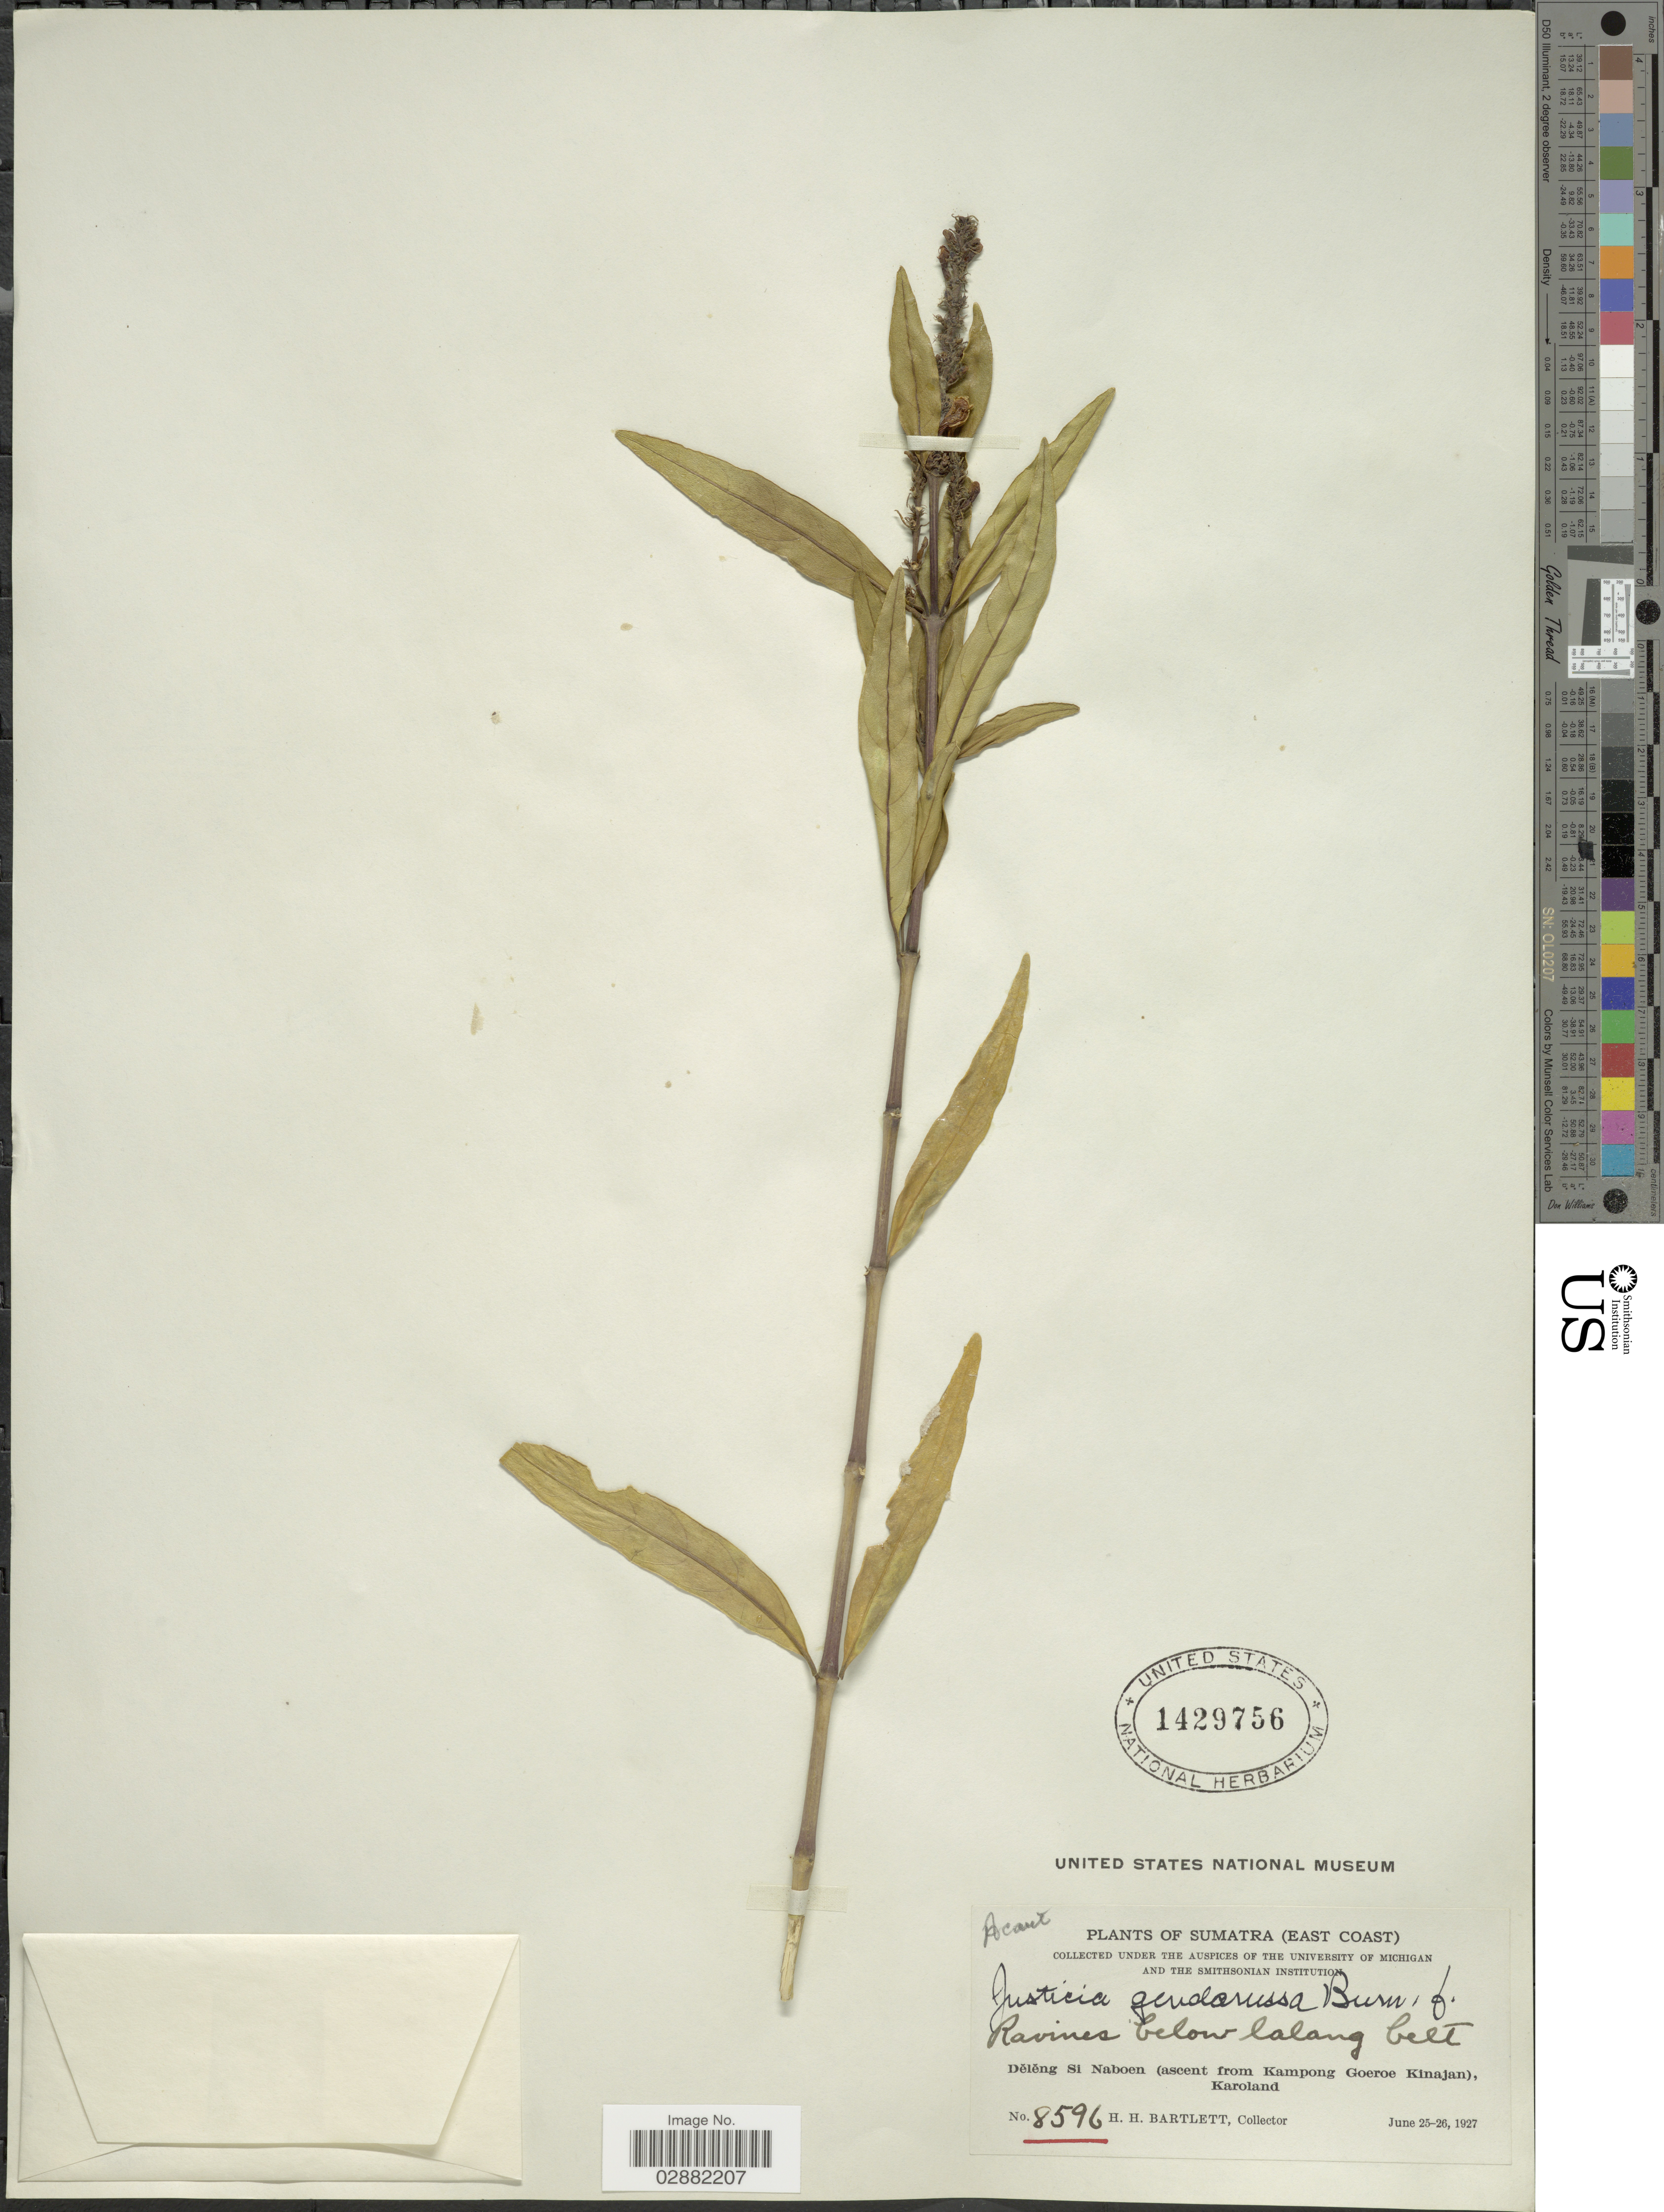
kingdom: Plantae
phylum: Tracheophyta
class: Magnoliopsida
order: Lamiales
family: Acanthaceae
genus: Justicia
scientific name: Justicia gendarussa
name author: Burm. f.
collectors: H. H. Bartlett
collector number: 8596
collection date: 1927-06-25/1927-06-26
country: Indonesia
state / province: Sumatra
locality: Sumatra, East Coast. Dělěng Si Naboen (ascent from Kampong Goeroe Kinajan), Karoland.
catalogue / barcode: US 1429756